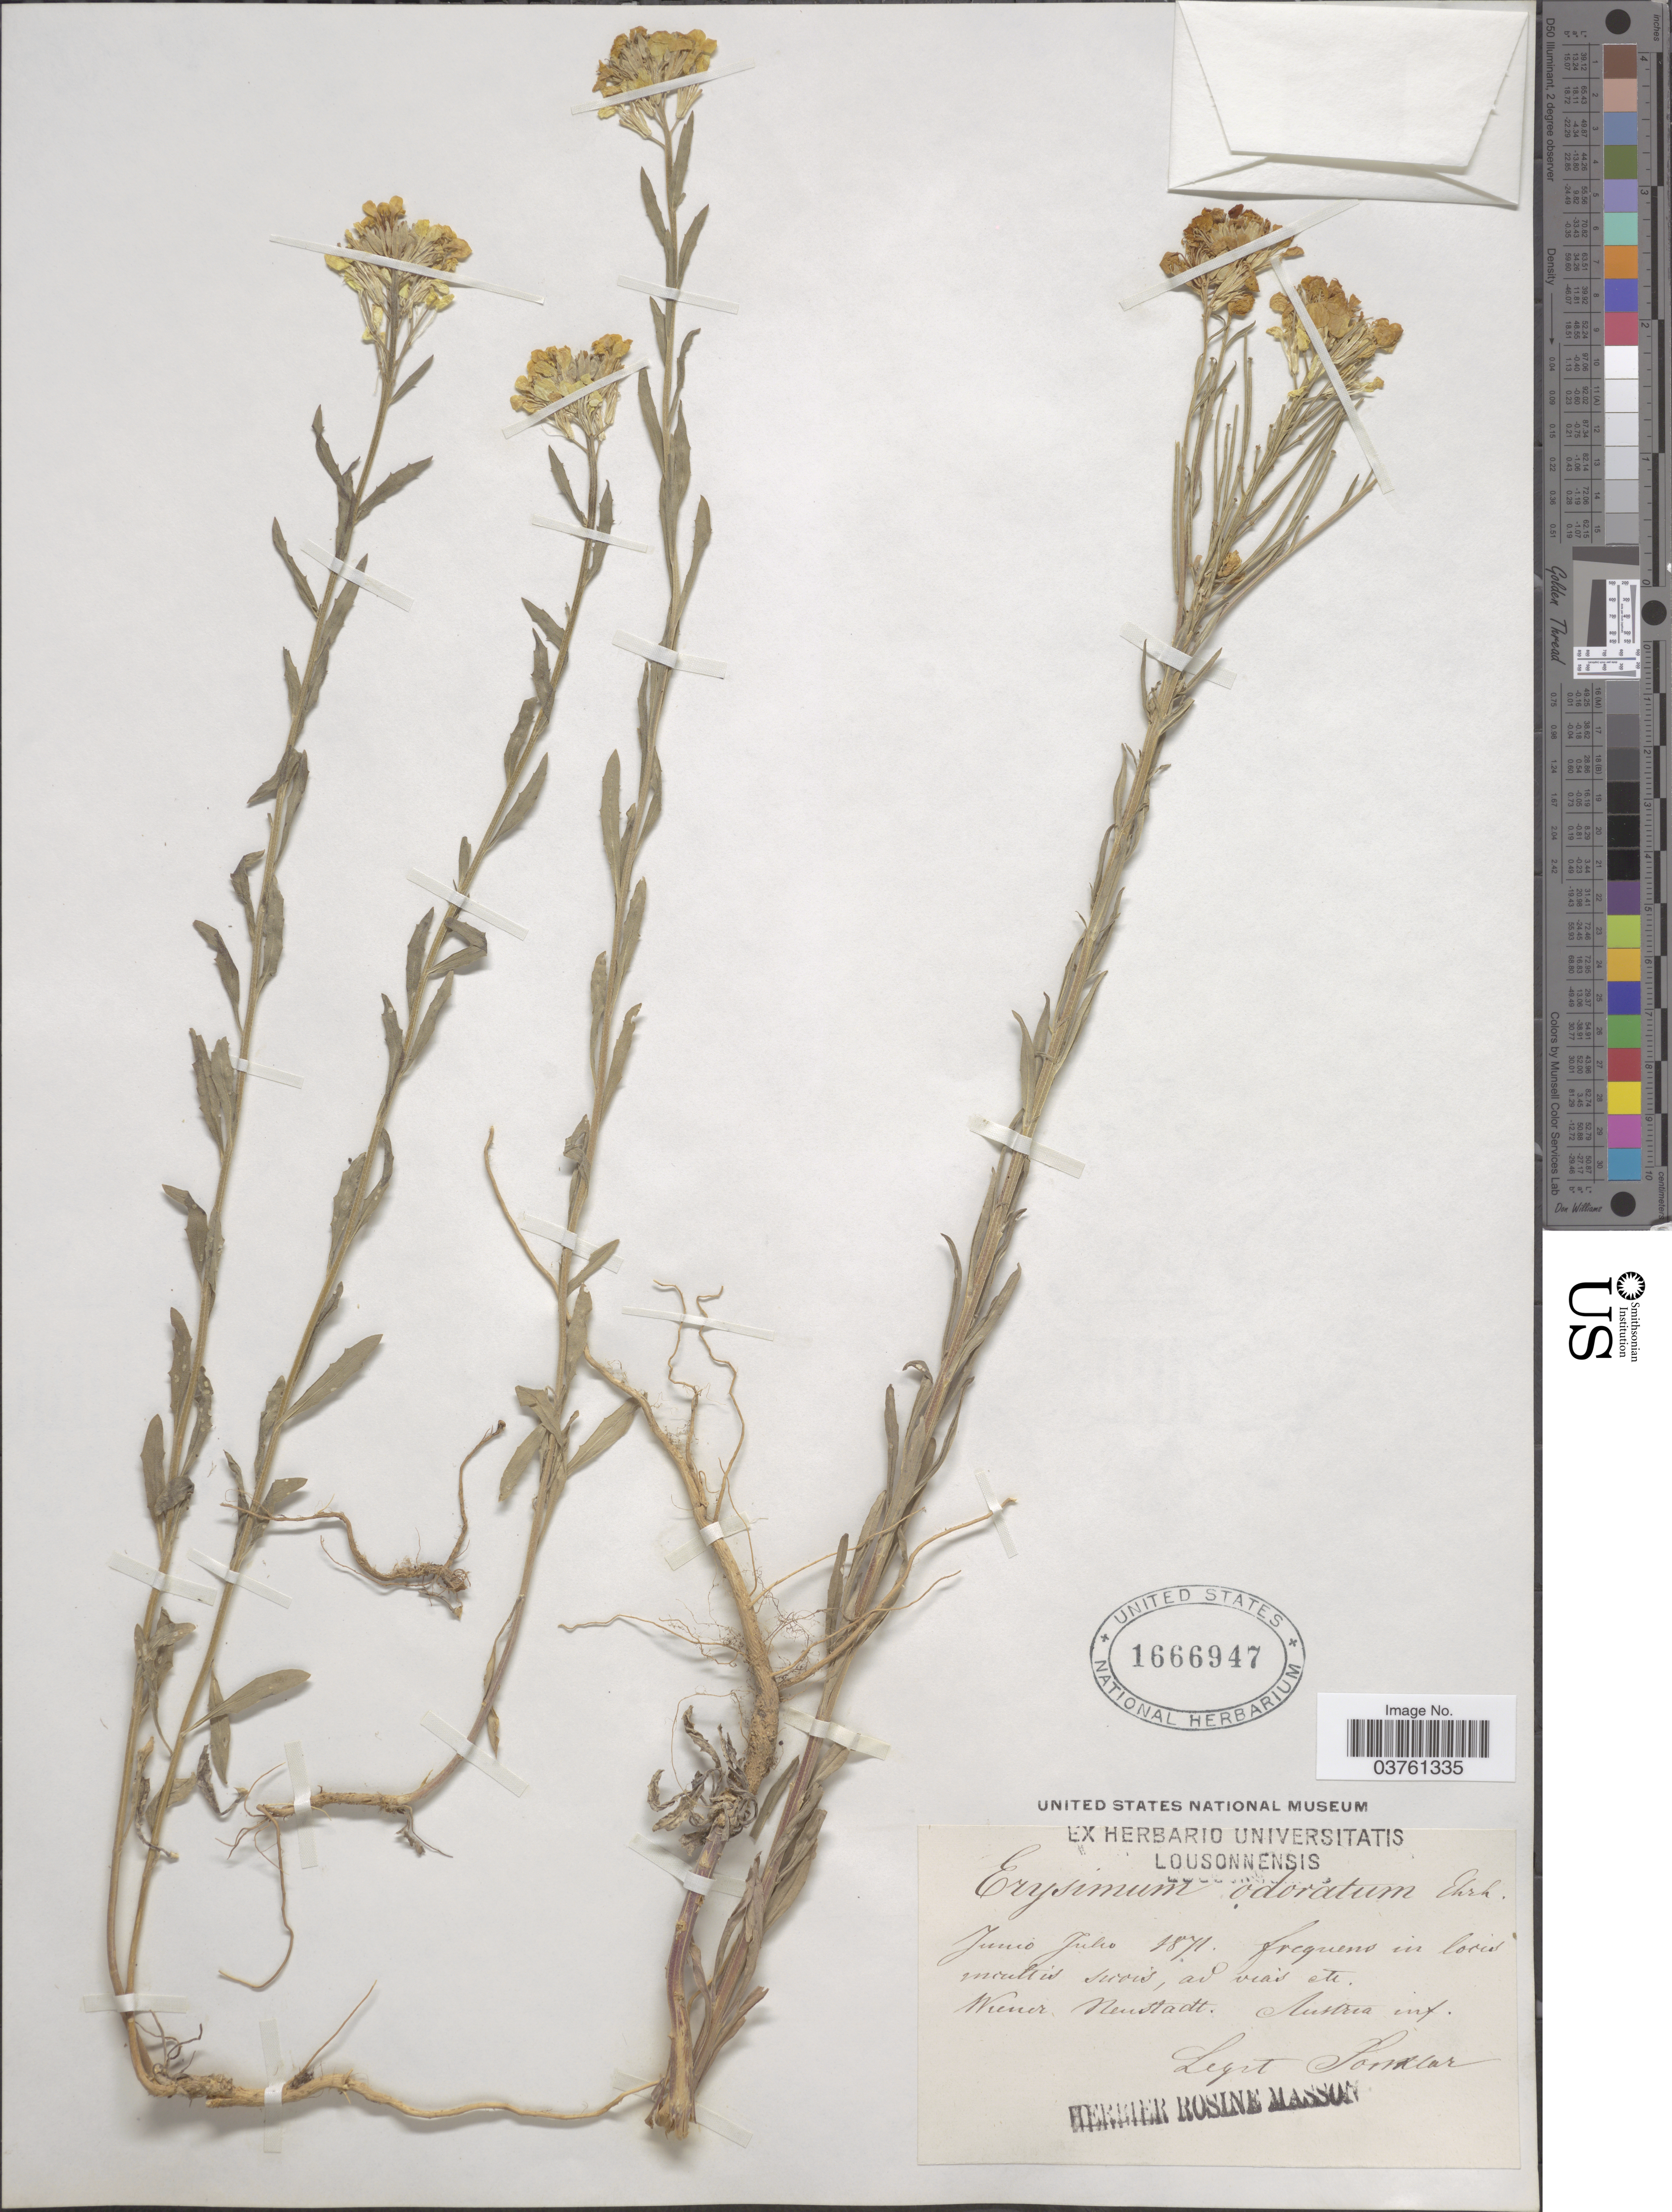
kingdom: Plantae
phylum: Tracheophyta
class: Magnoliopsida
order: Brassicales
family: Brassicaceae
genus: Erysimum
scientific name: Erysimum odoratum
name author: Ehrh.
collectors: Sonklar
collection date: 1871-06/1871-07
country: Austria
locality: Frequeno in locis montis [illegible text], ad vias at[interpreted]. Wiener, Neustadt.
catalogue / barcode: US 1666947